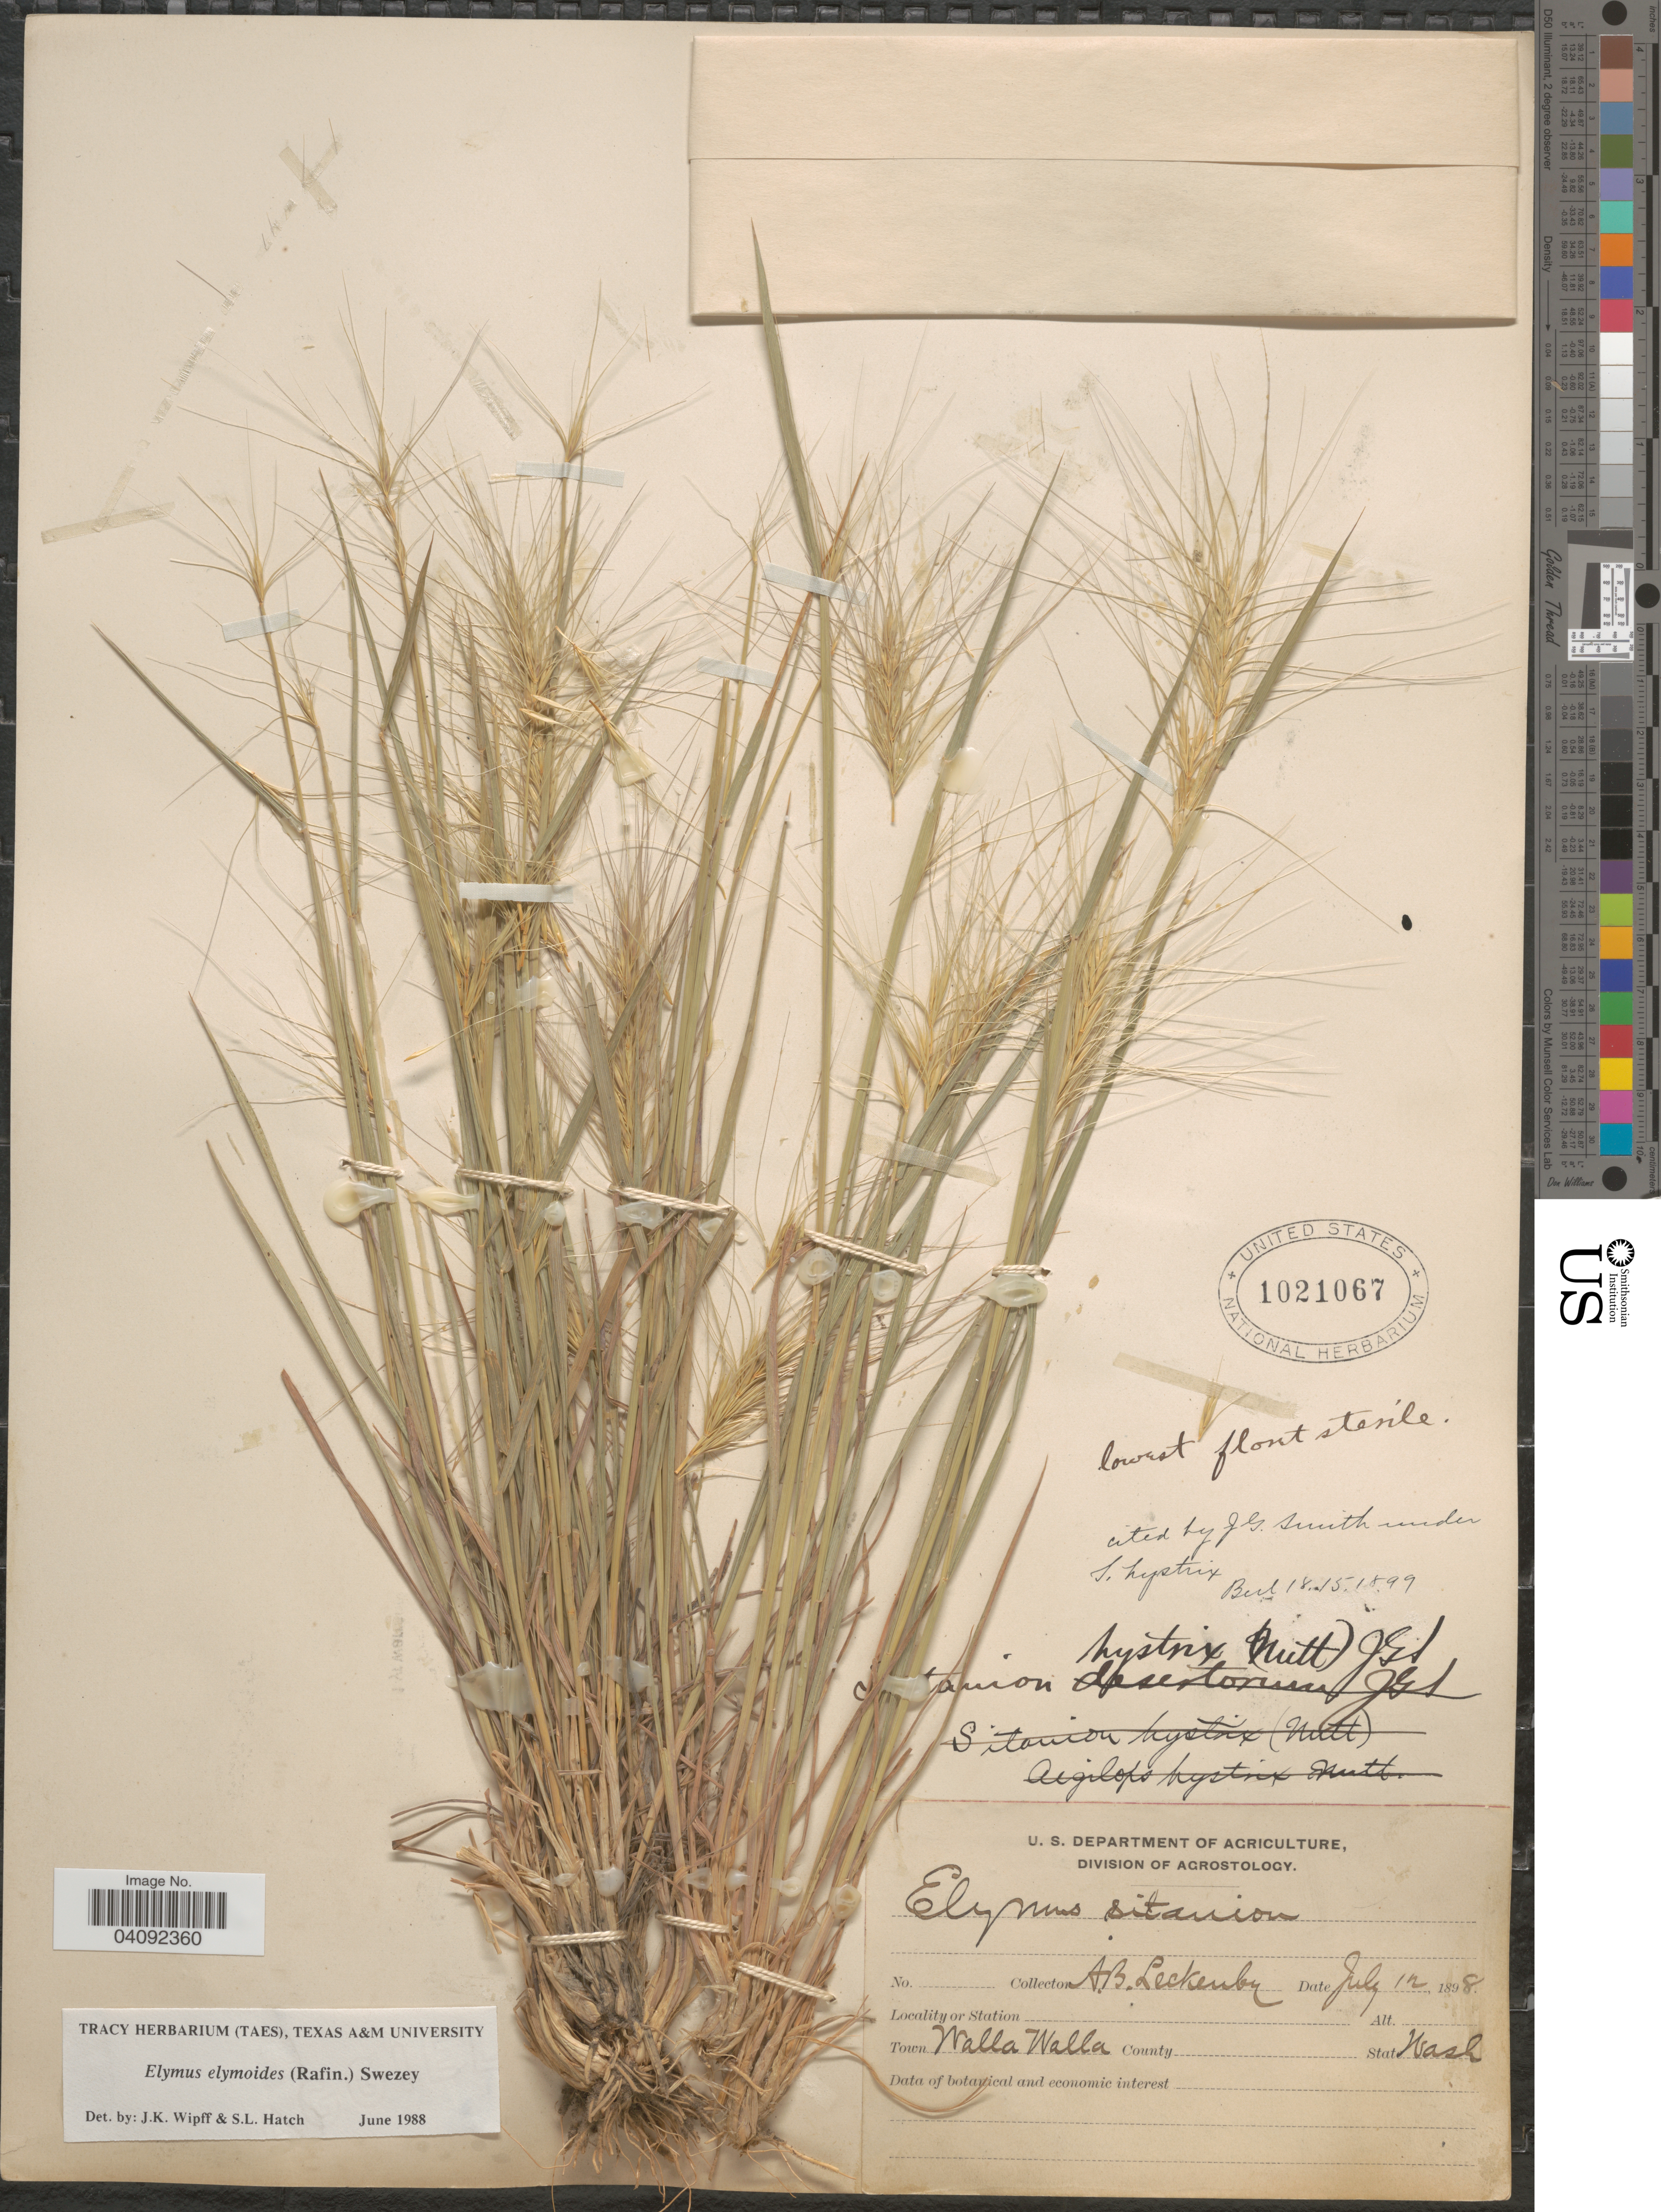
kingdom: Plantae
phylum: Tracheophyta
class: Liliopsida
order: Poales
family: Poaceae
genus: Elymus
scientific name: Elymus elymoides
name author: (Raf.) Swezey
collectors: A. Leckenby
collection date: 1898-07-12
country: United States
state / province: Washington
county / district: Walla Walla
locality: Town Walla Walla.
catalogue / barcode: US 1021067